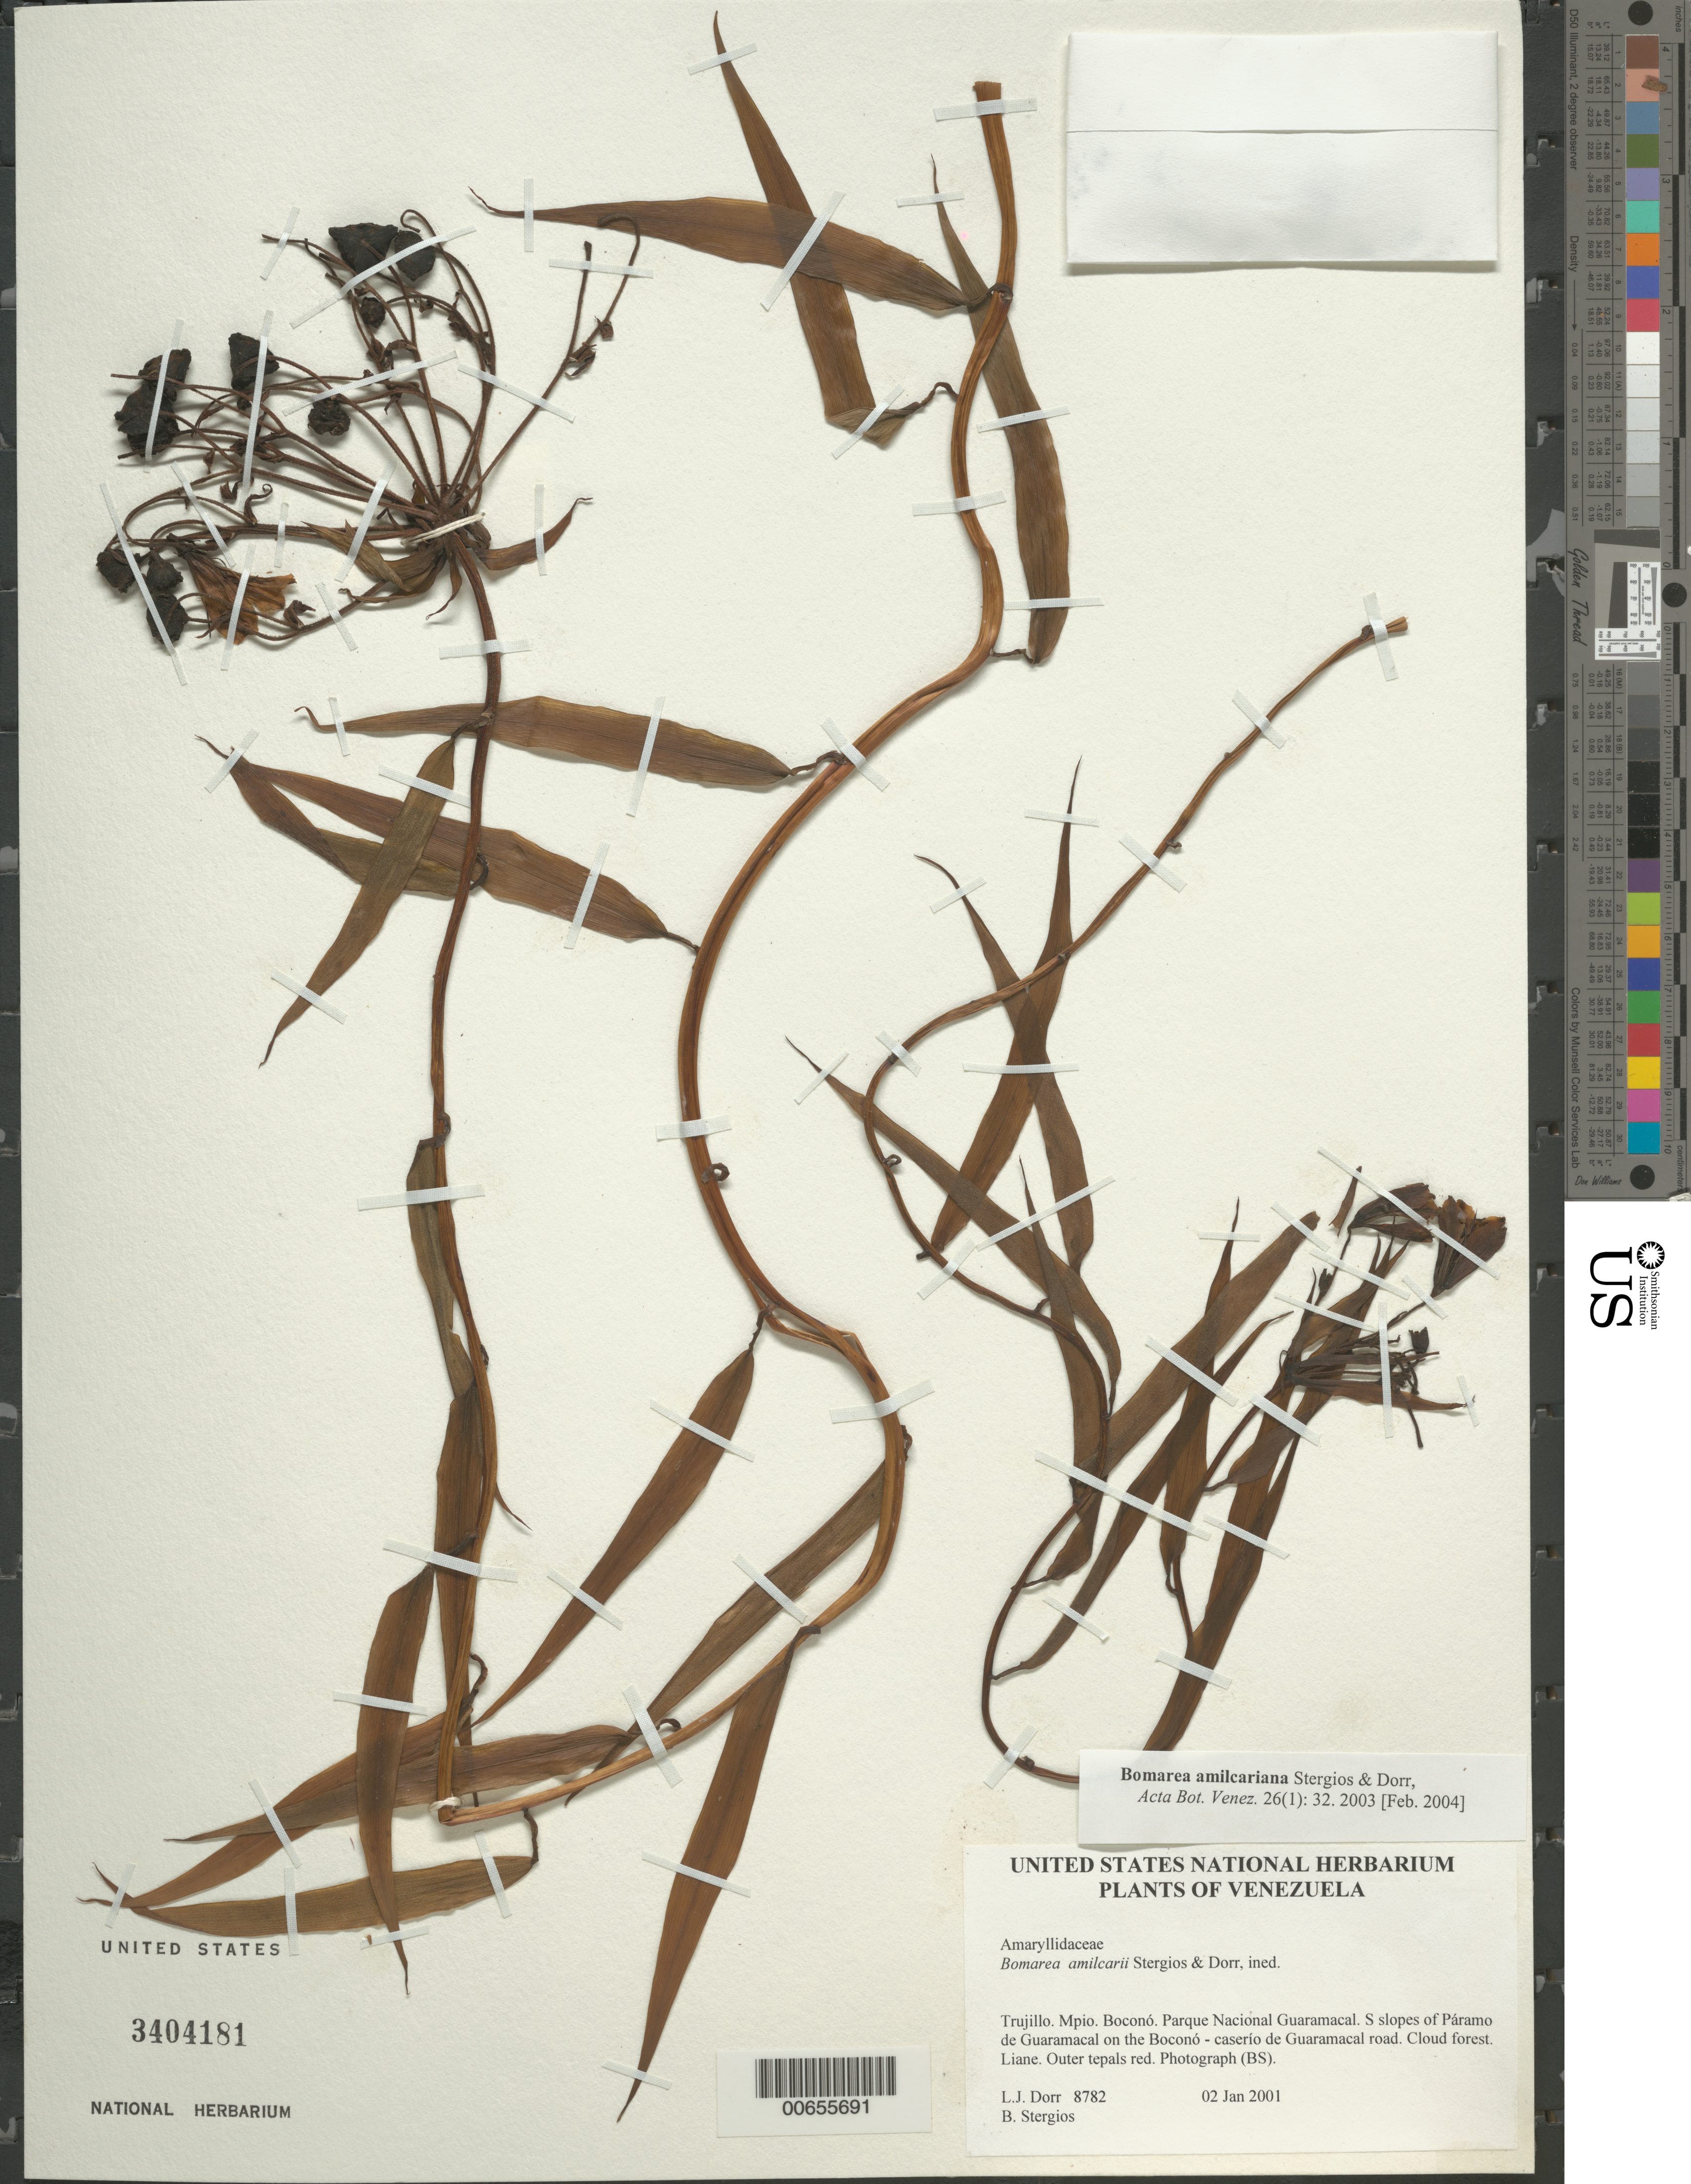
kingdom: Plantae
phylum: Tracheophyta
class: Liliopsida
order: Liliales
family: Alstroemeriaceae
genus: Bomarea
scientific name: Bomarea amilcariana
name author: Stergios & Dorr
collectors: L. J. Dorr & B. G. Stergios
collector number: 8782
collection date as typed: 02 Jan 2001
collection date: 2001-01-02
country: Venezuela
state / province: Trujillo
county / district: Boconó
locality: Parque Nacional Guaramacal. S slopes of Páramo de Guaramacal on the Boconó-caserío de Guaramacal road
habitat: Cloud forest.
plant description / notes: PORT, US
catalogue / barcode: US 3404181